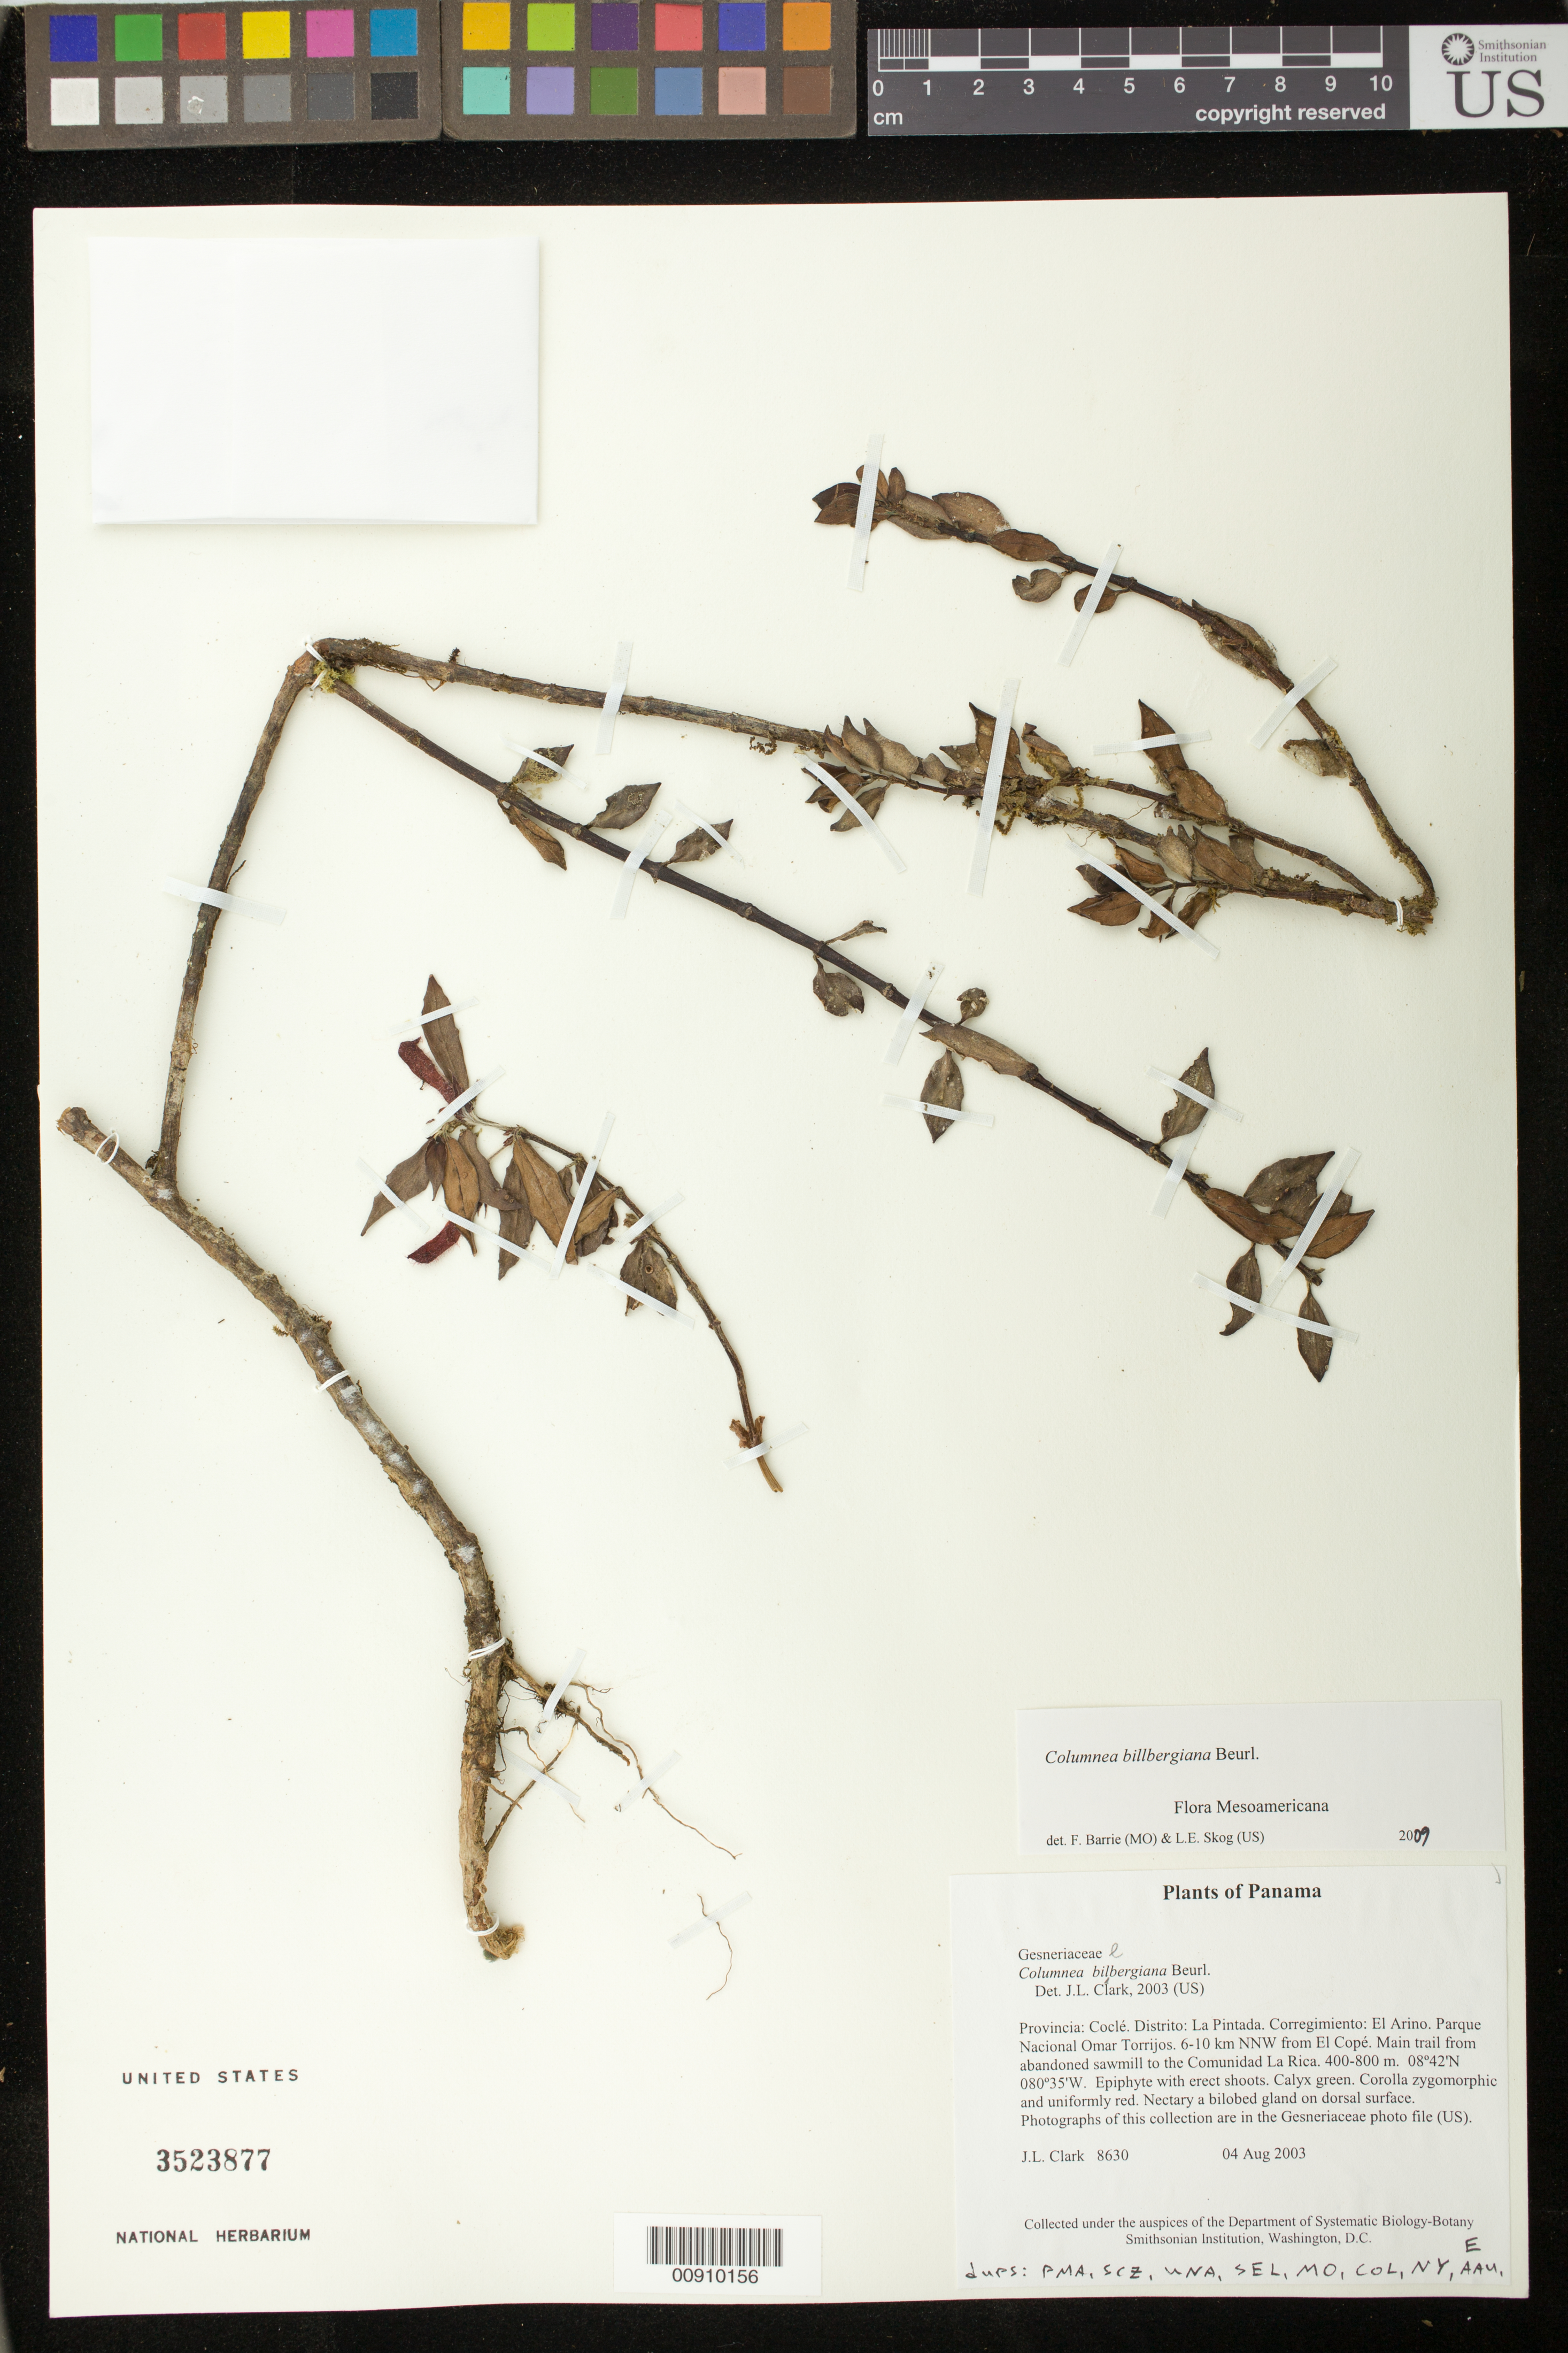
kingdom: Plantae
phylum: Tracheophyta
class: Magnoliopsida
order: Lamiales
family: Gesneriaceae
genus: Columnea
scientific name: Columnea billbergiana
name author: Beurl.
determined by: Clark, J. L., (SEL), The Marie Selby Botanical Garden (UNITED STATES)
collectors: J. L. Clark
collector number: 8630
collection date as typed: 04 Aug 2003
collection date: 2003-08-04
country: Panama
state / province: Coclé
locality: La Pintada. Corregimiento: El Arino. Parque Nacional Omar Torrijos. 6-10 km NNW from El Copé. Main trail from abandoned sawmill to the Comunidad La Rica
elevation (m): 400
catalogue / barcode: US 3523877